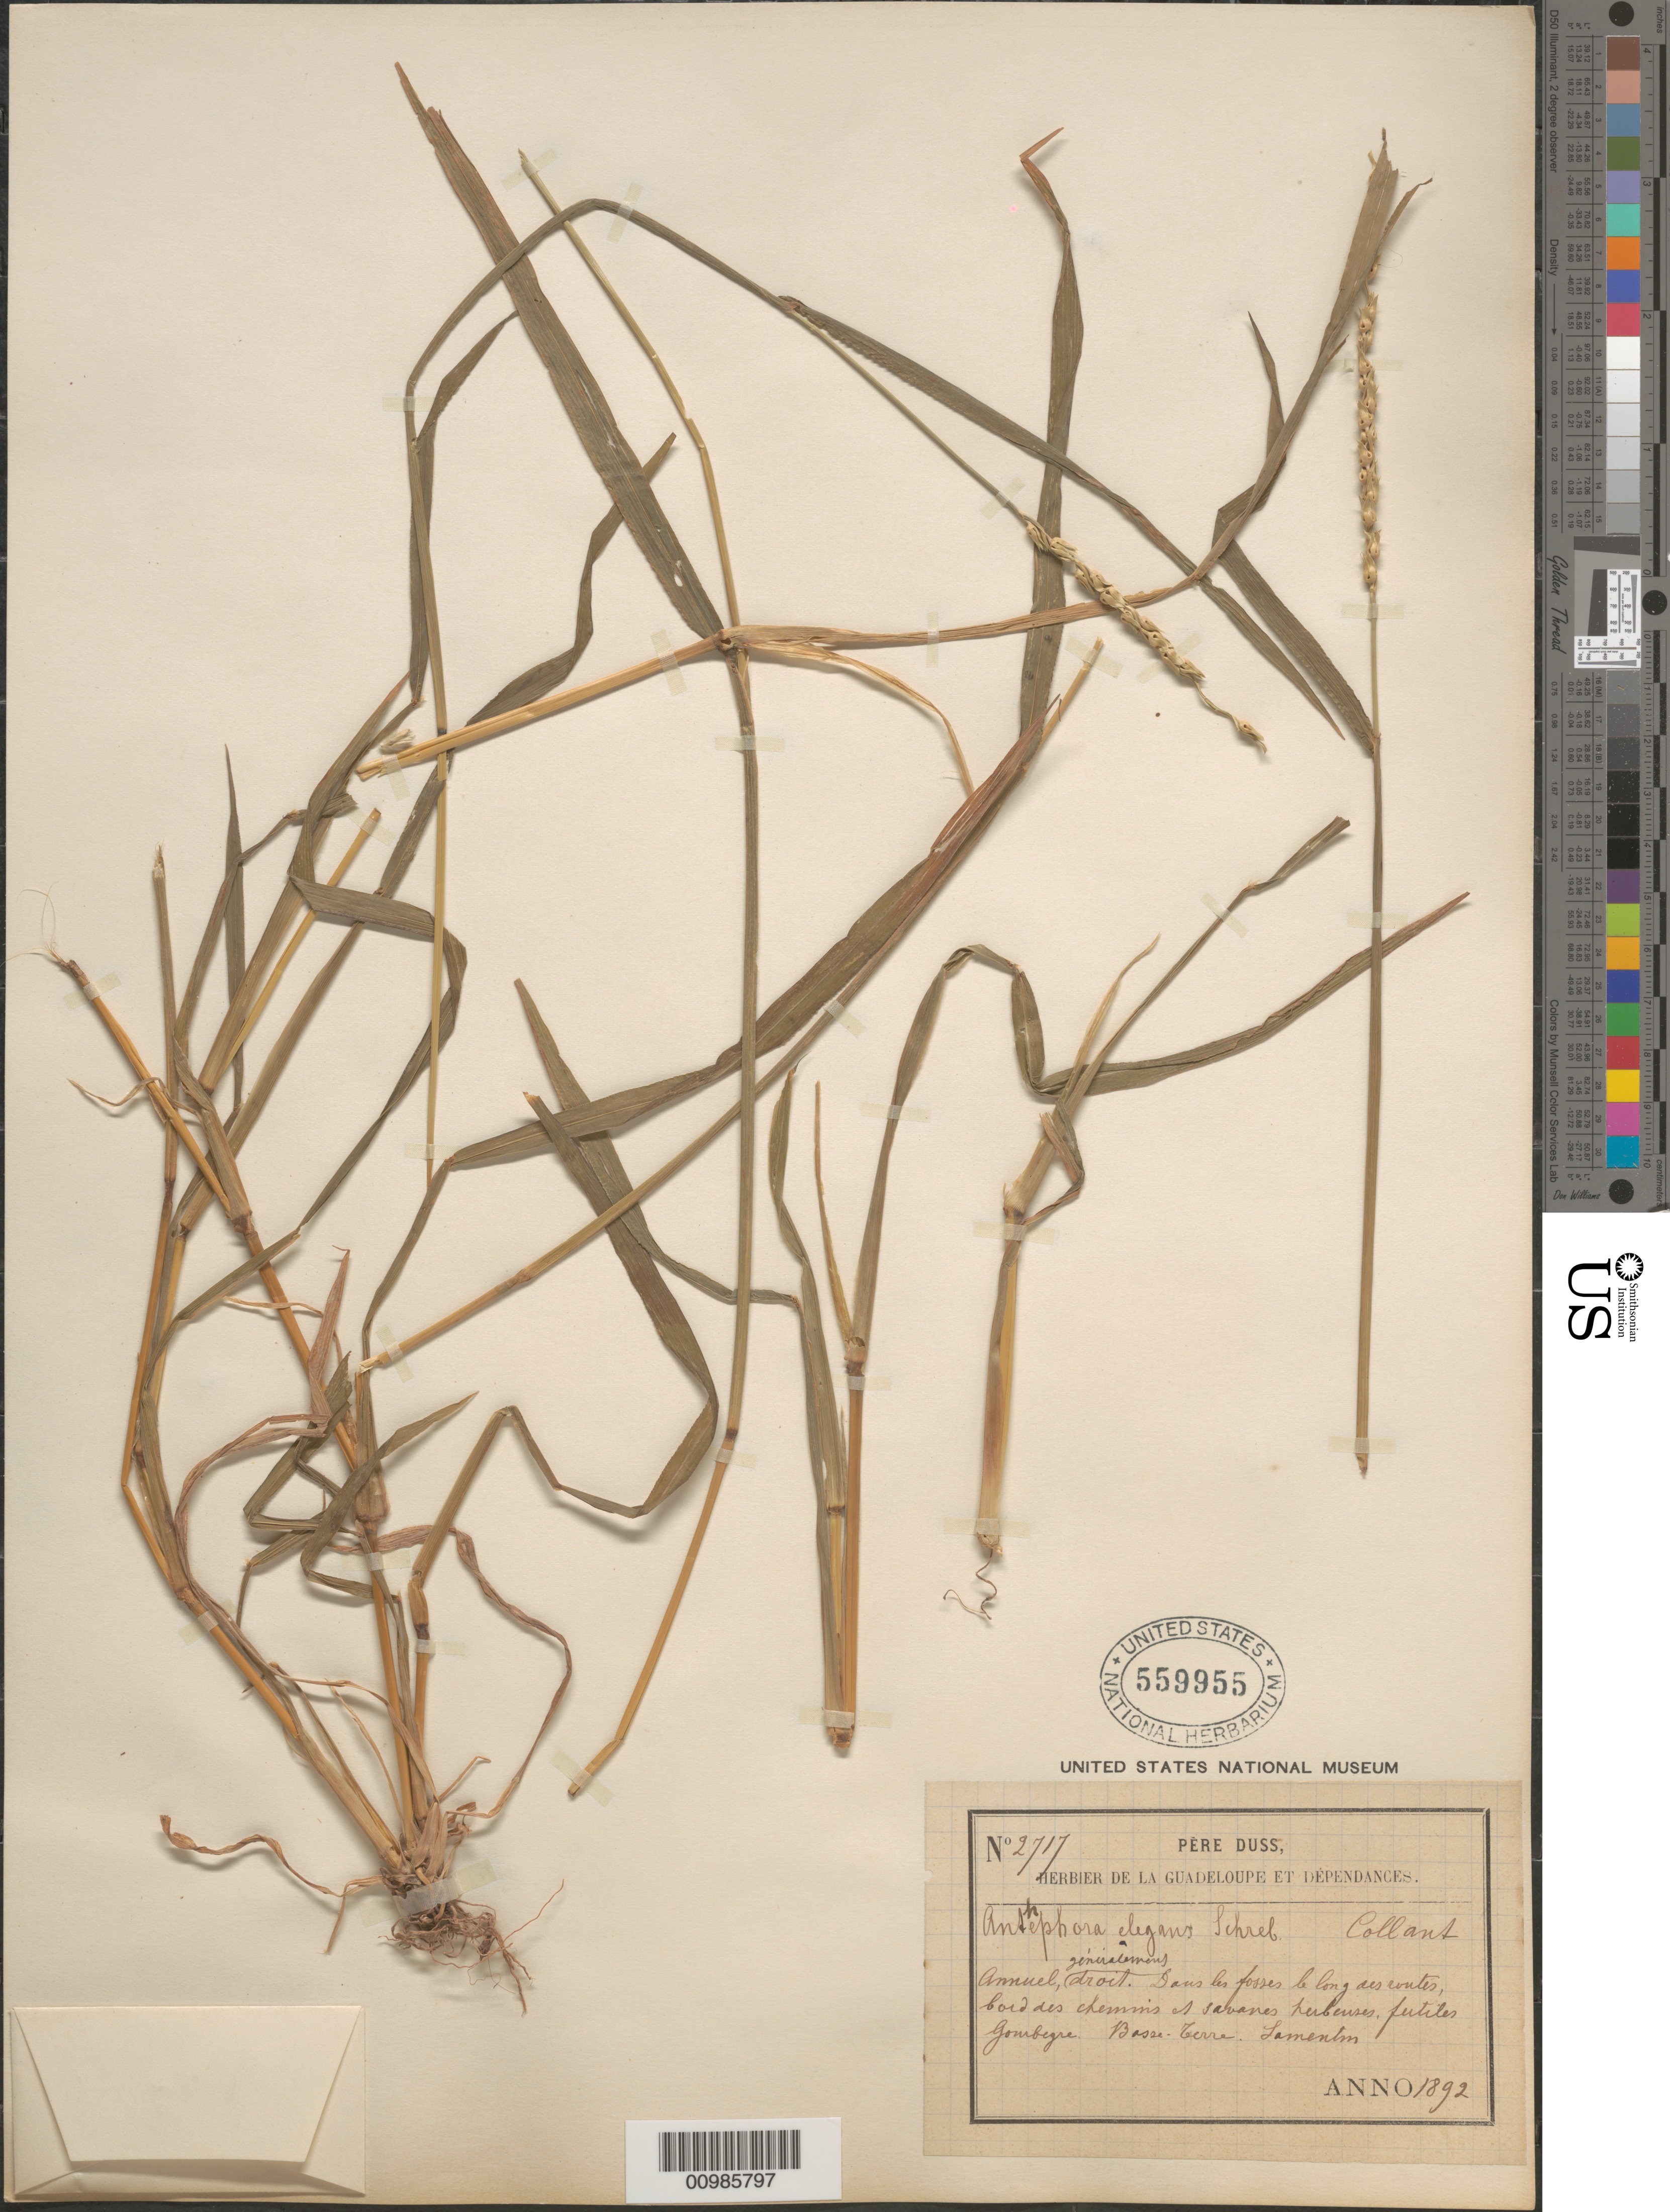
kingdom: Plantae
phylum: Tracheophyta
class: Liliopsida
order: Poales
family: Poaceae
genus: Anthephora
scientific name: Anthephora hermaphrodita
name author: (L.) Kuntze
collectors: Père Duss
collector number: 2717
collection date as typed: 1892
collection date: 1892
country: Guadeloupe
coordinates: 0 N, 0 E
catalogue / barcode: US 559955